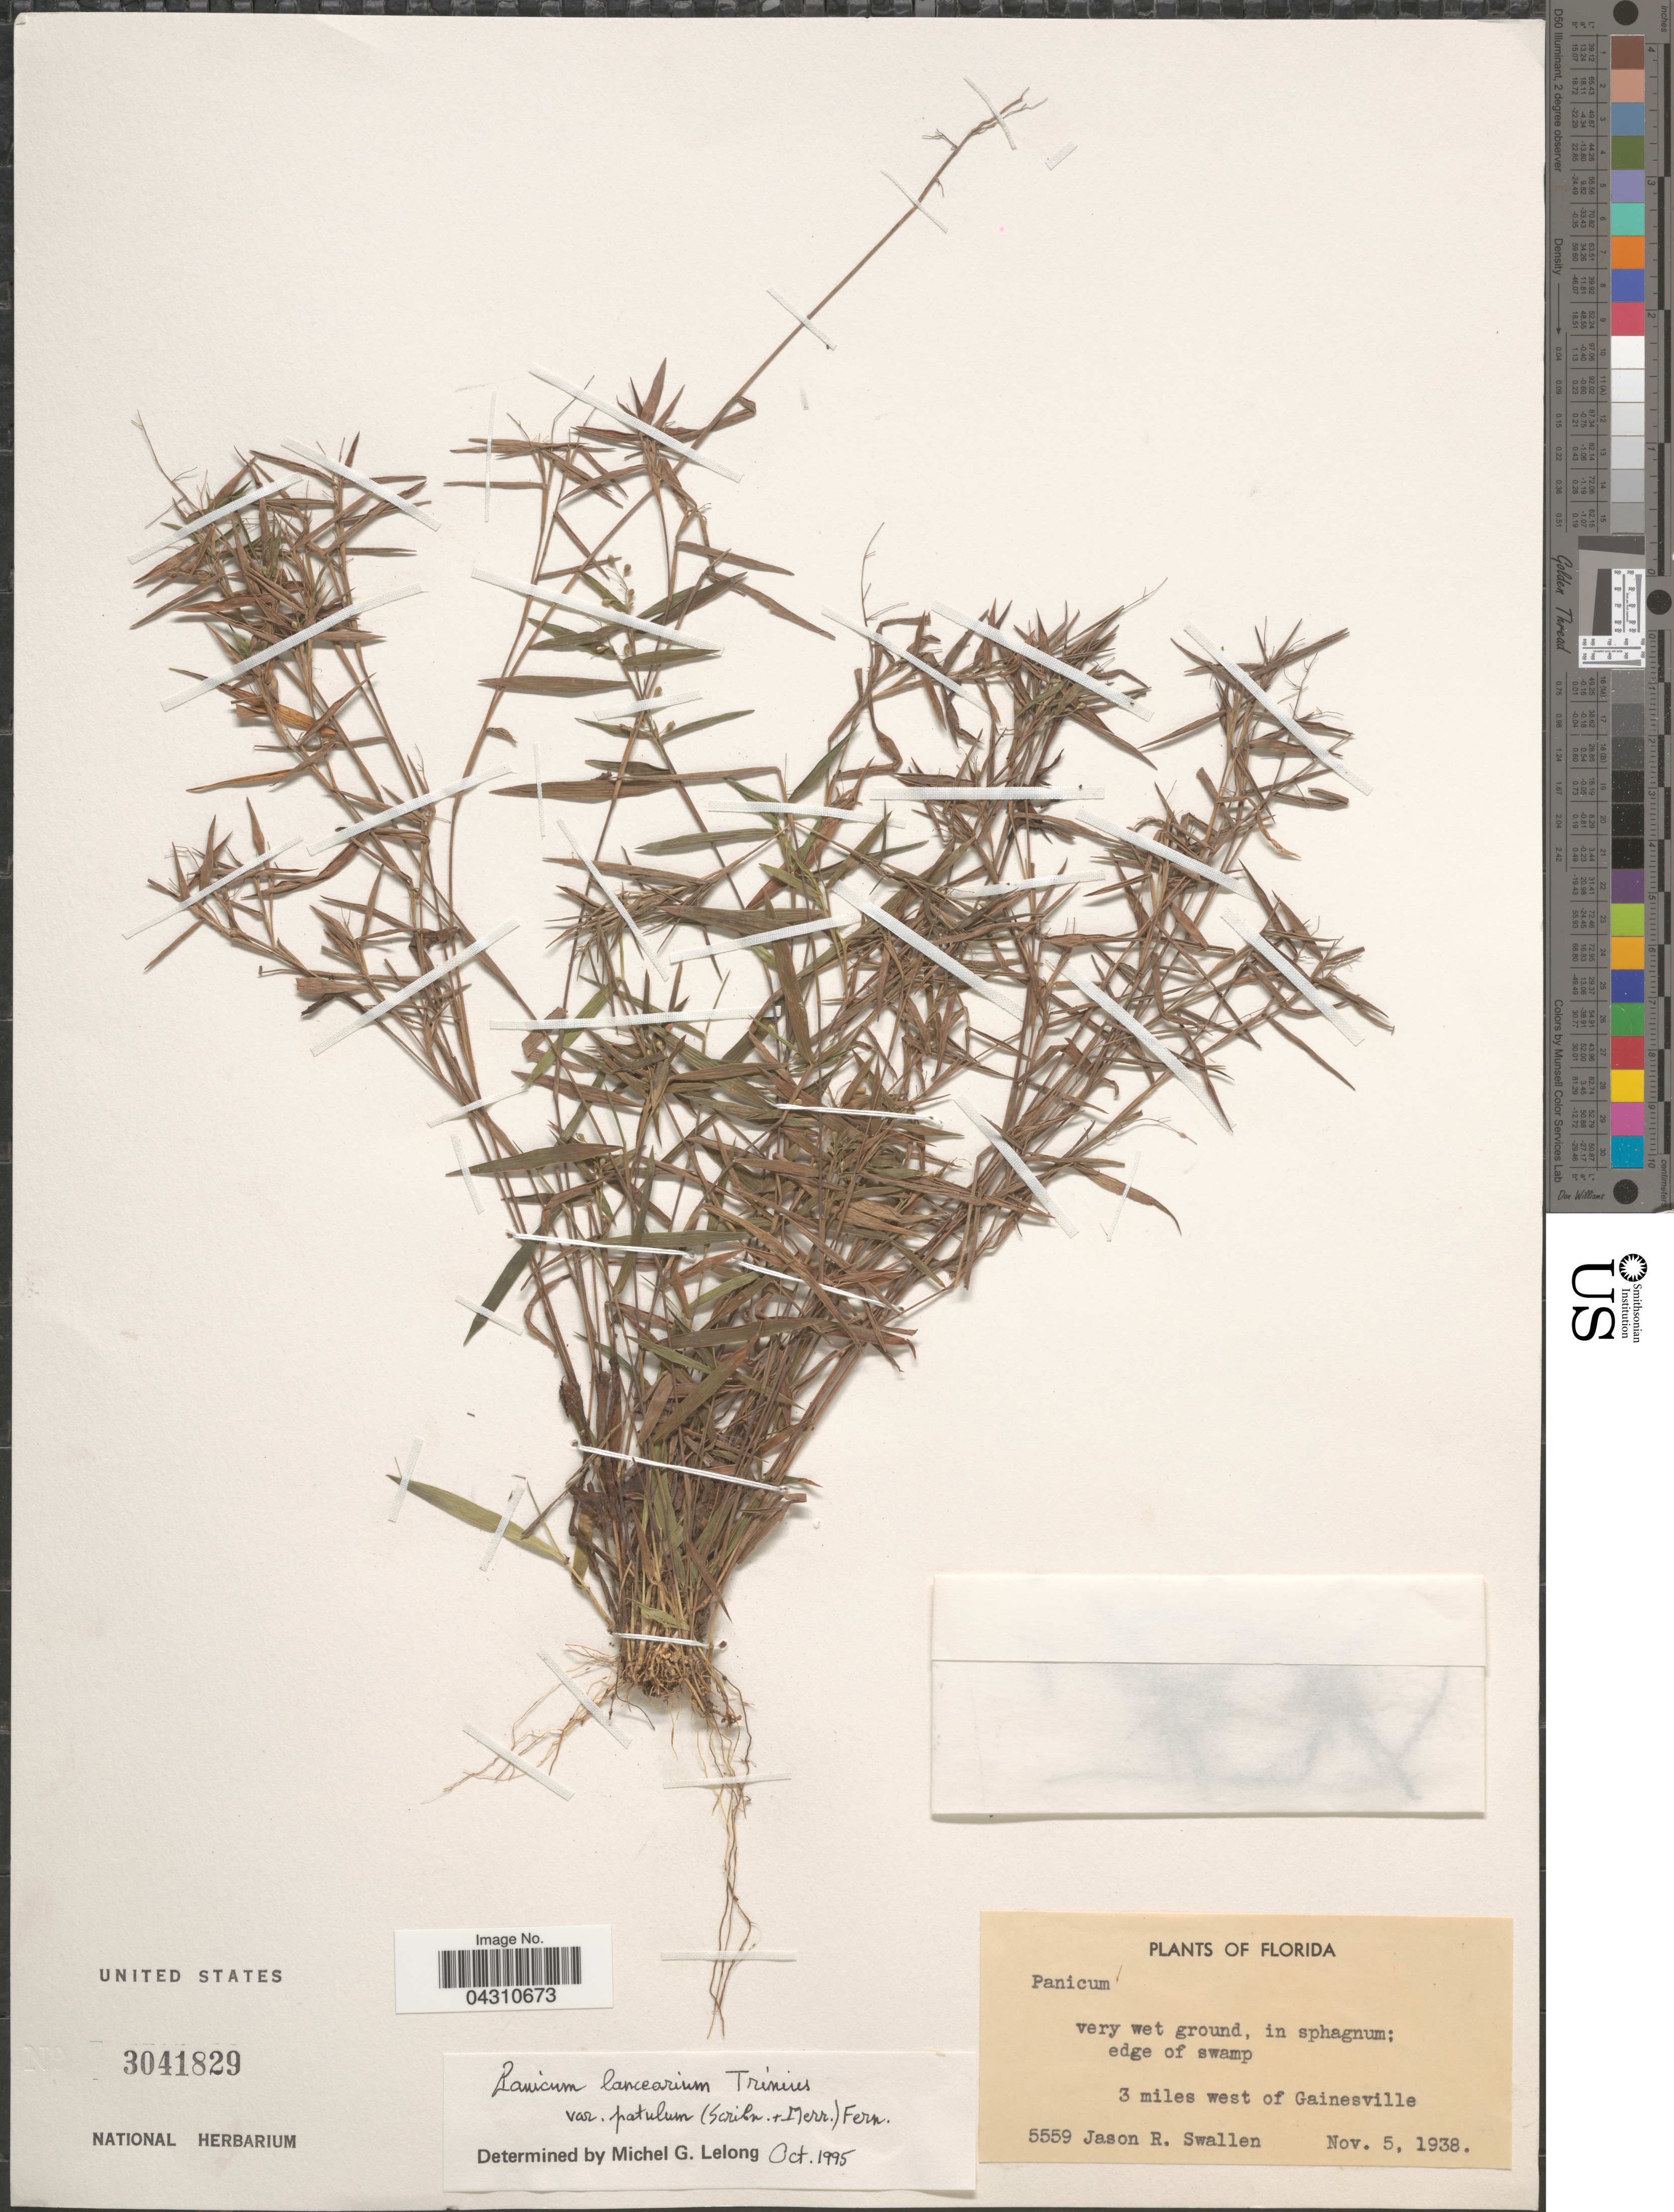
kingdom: Plantae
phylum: Tracheophyta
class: Liliopsida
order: Poales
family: Poaceae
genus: Dichanthelium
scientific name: Dichanthelium portoricense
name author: (Desv. ex Ham.) B.F. Hansen & Wunderlin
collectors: J. R. Swallen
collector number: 5559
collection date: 1938-11-05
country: United States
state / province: Florida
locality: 3 miles west of Gainesville.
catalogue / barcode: US 3041829